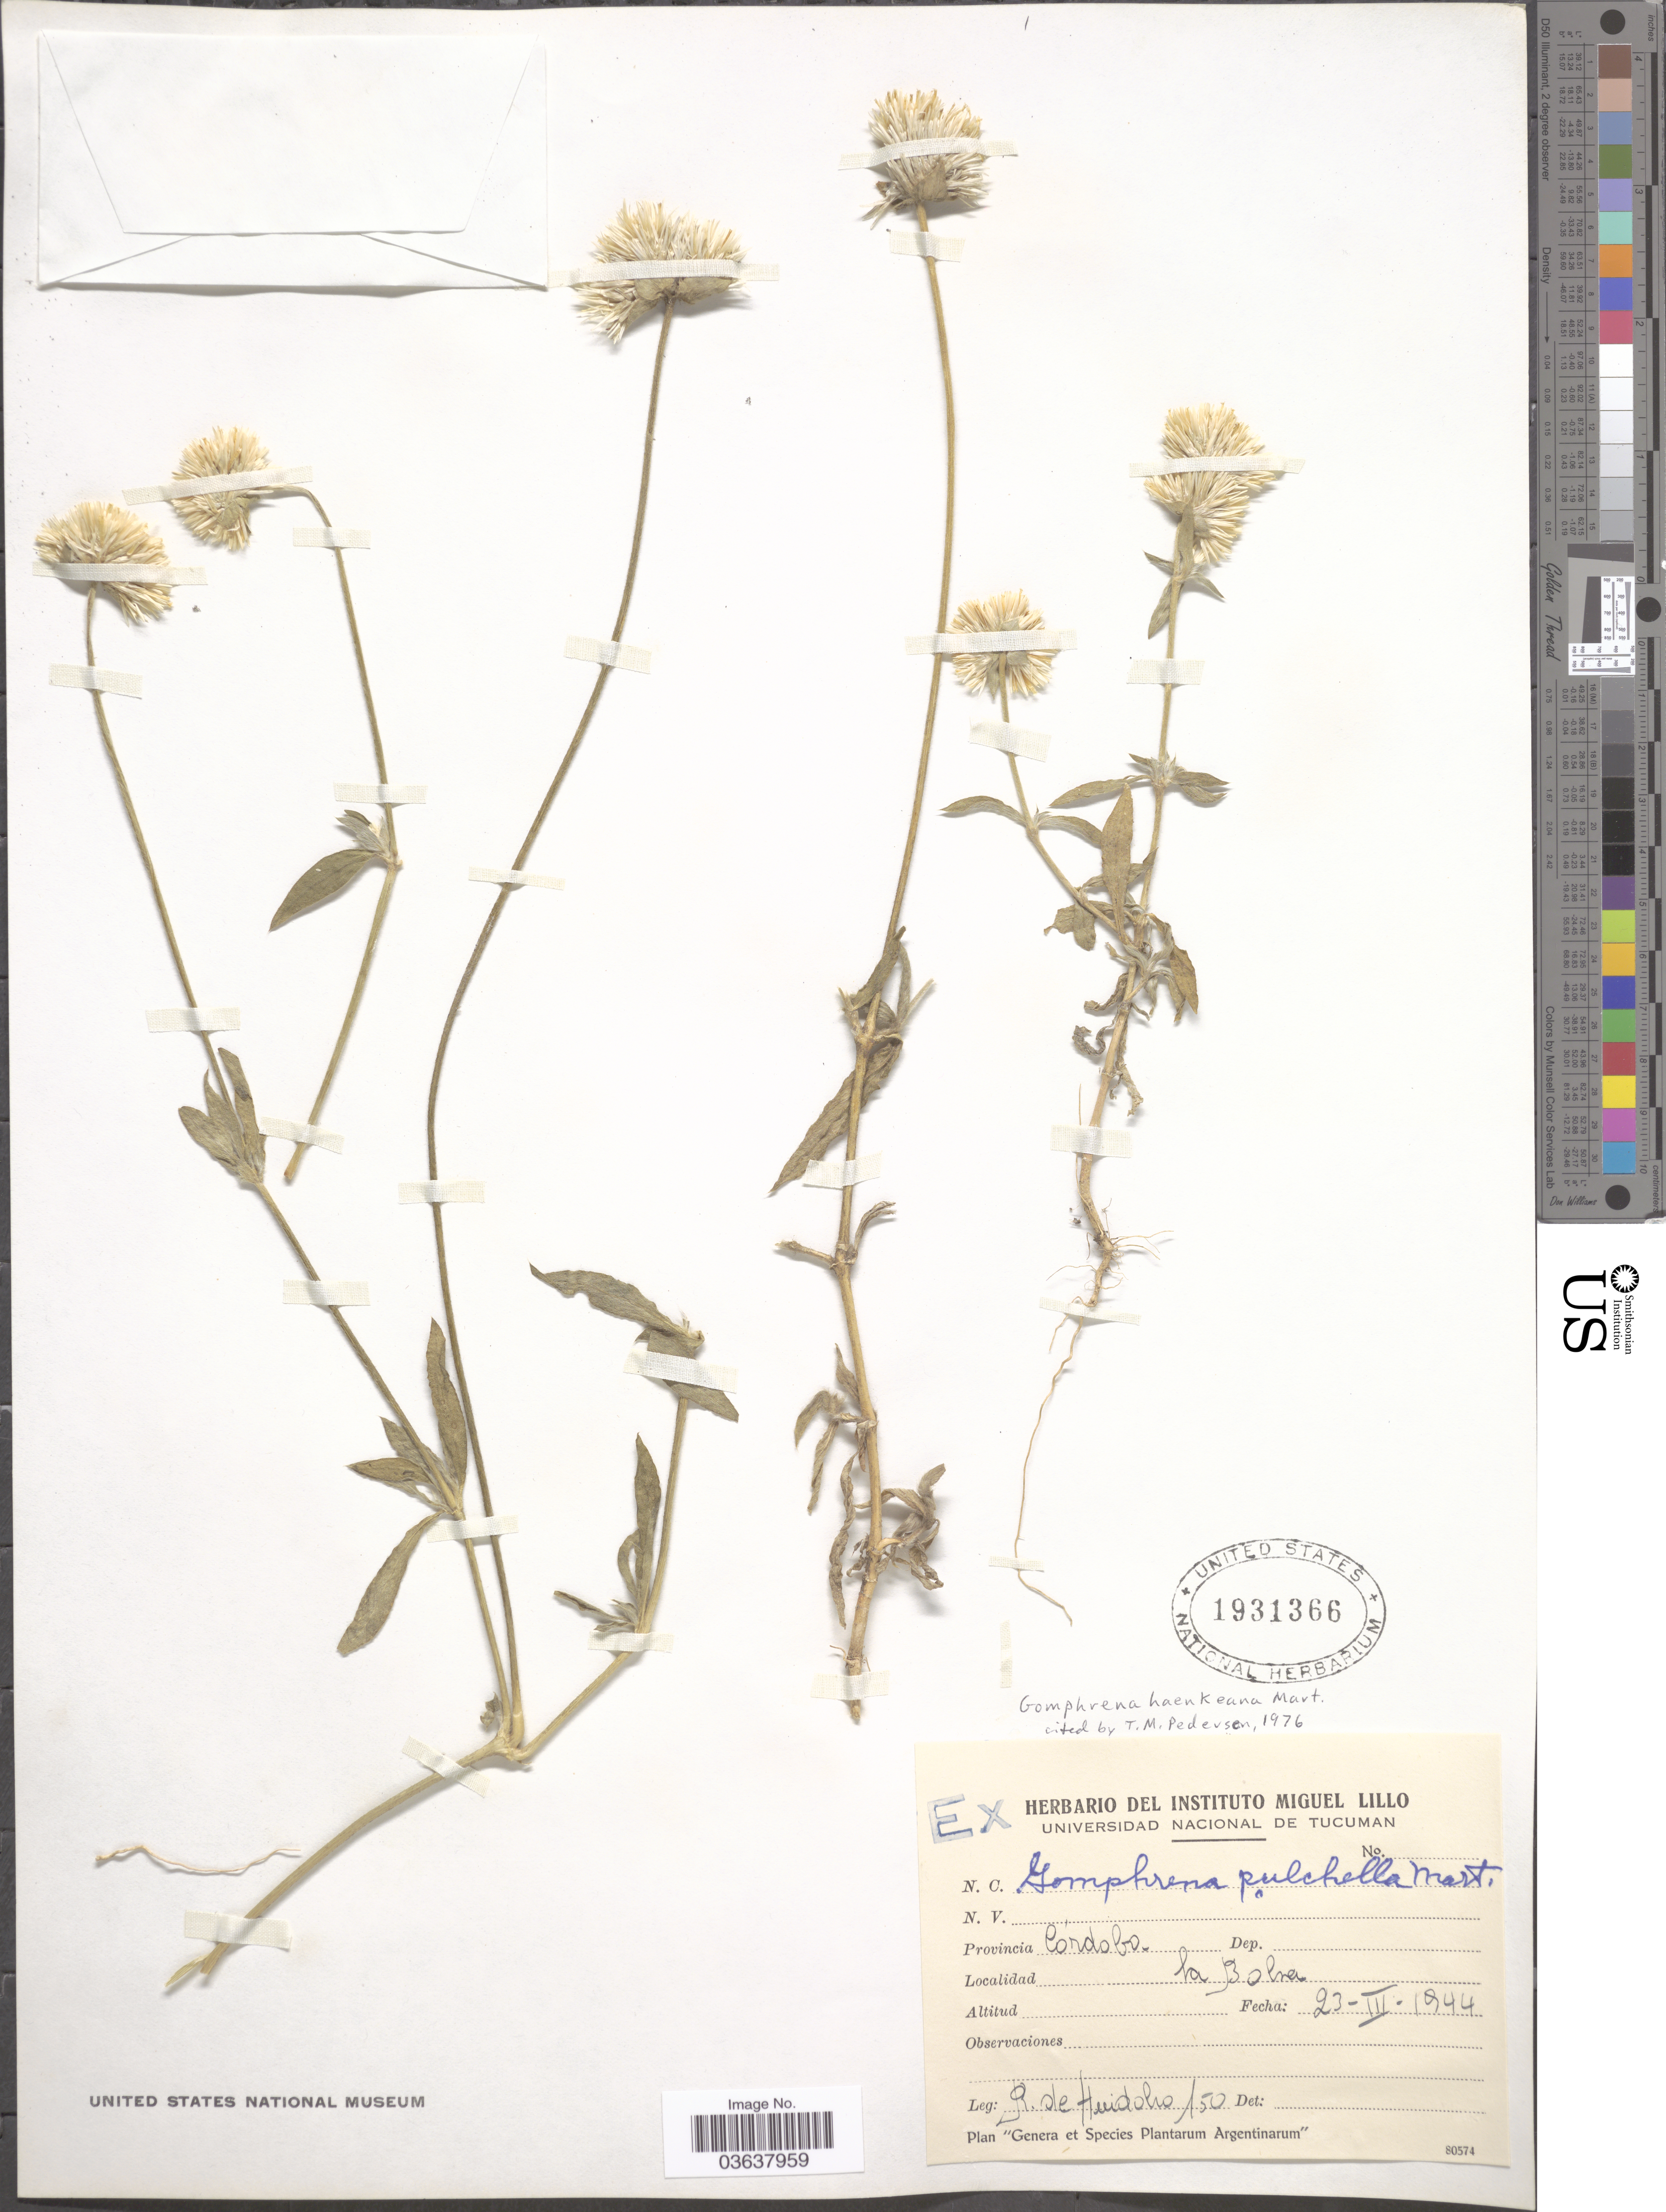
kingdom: Plantae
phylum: Tracheophyta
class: Magnoliopsida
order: Caryophyllales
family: Amaranthaceae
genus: Gomphrena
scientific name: Gomphrena haenkeana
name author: Mart.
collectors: R. Huidoho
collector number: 150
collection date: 1944-03-23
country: Argentina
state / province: Cordoba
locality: La Bolsa.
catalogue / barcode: US 1931366